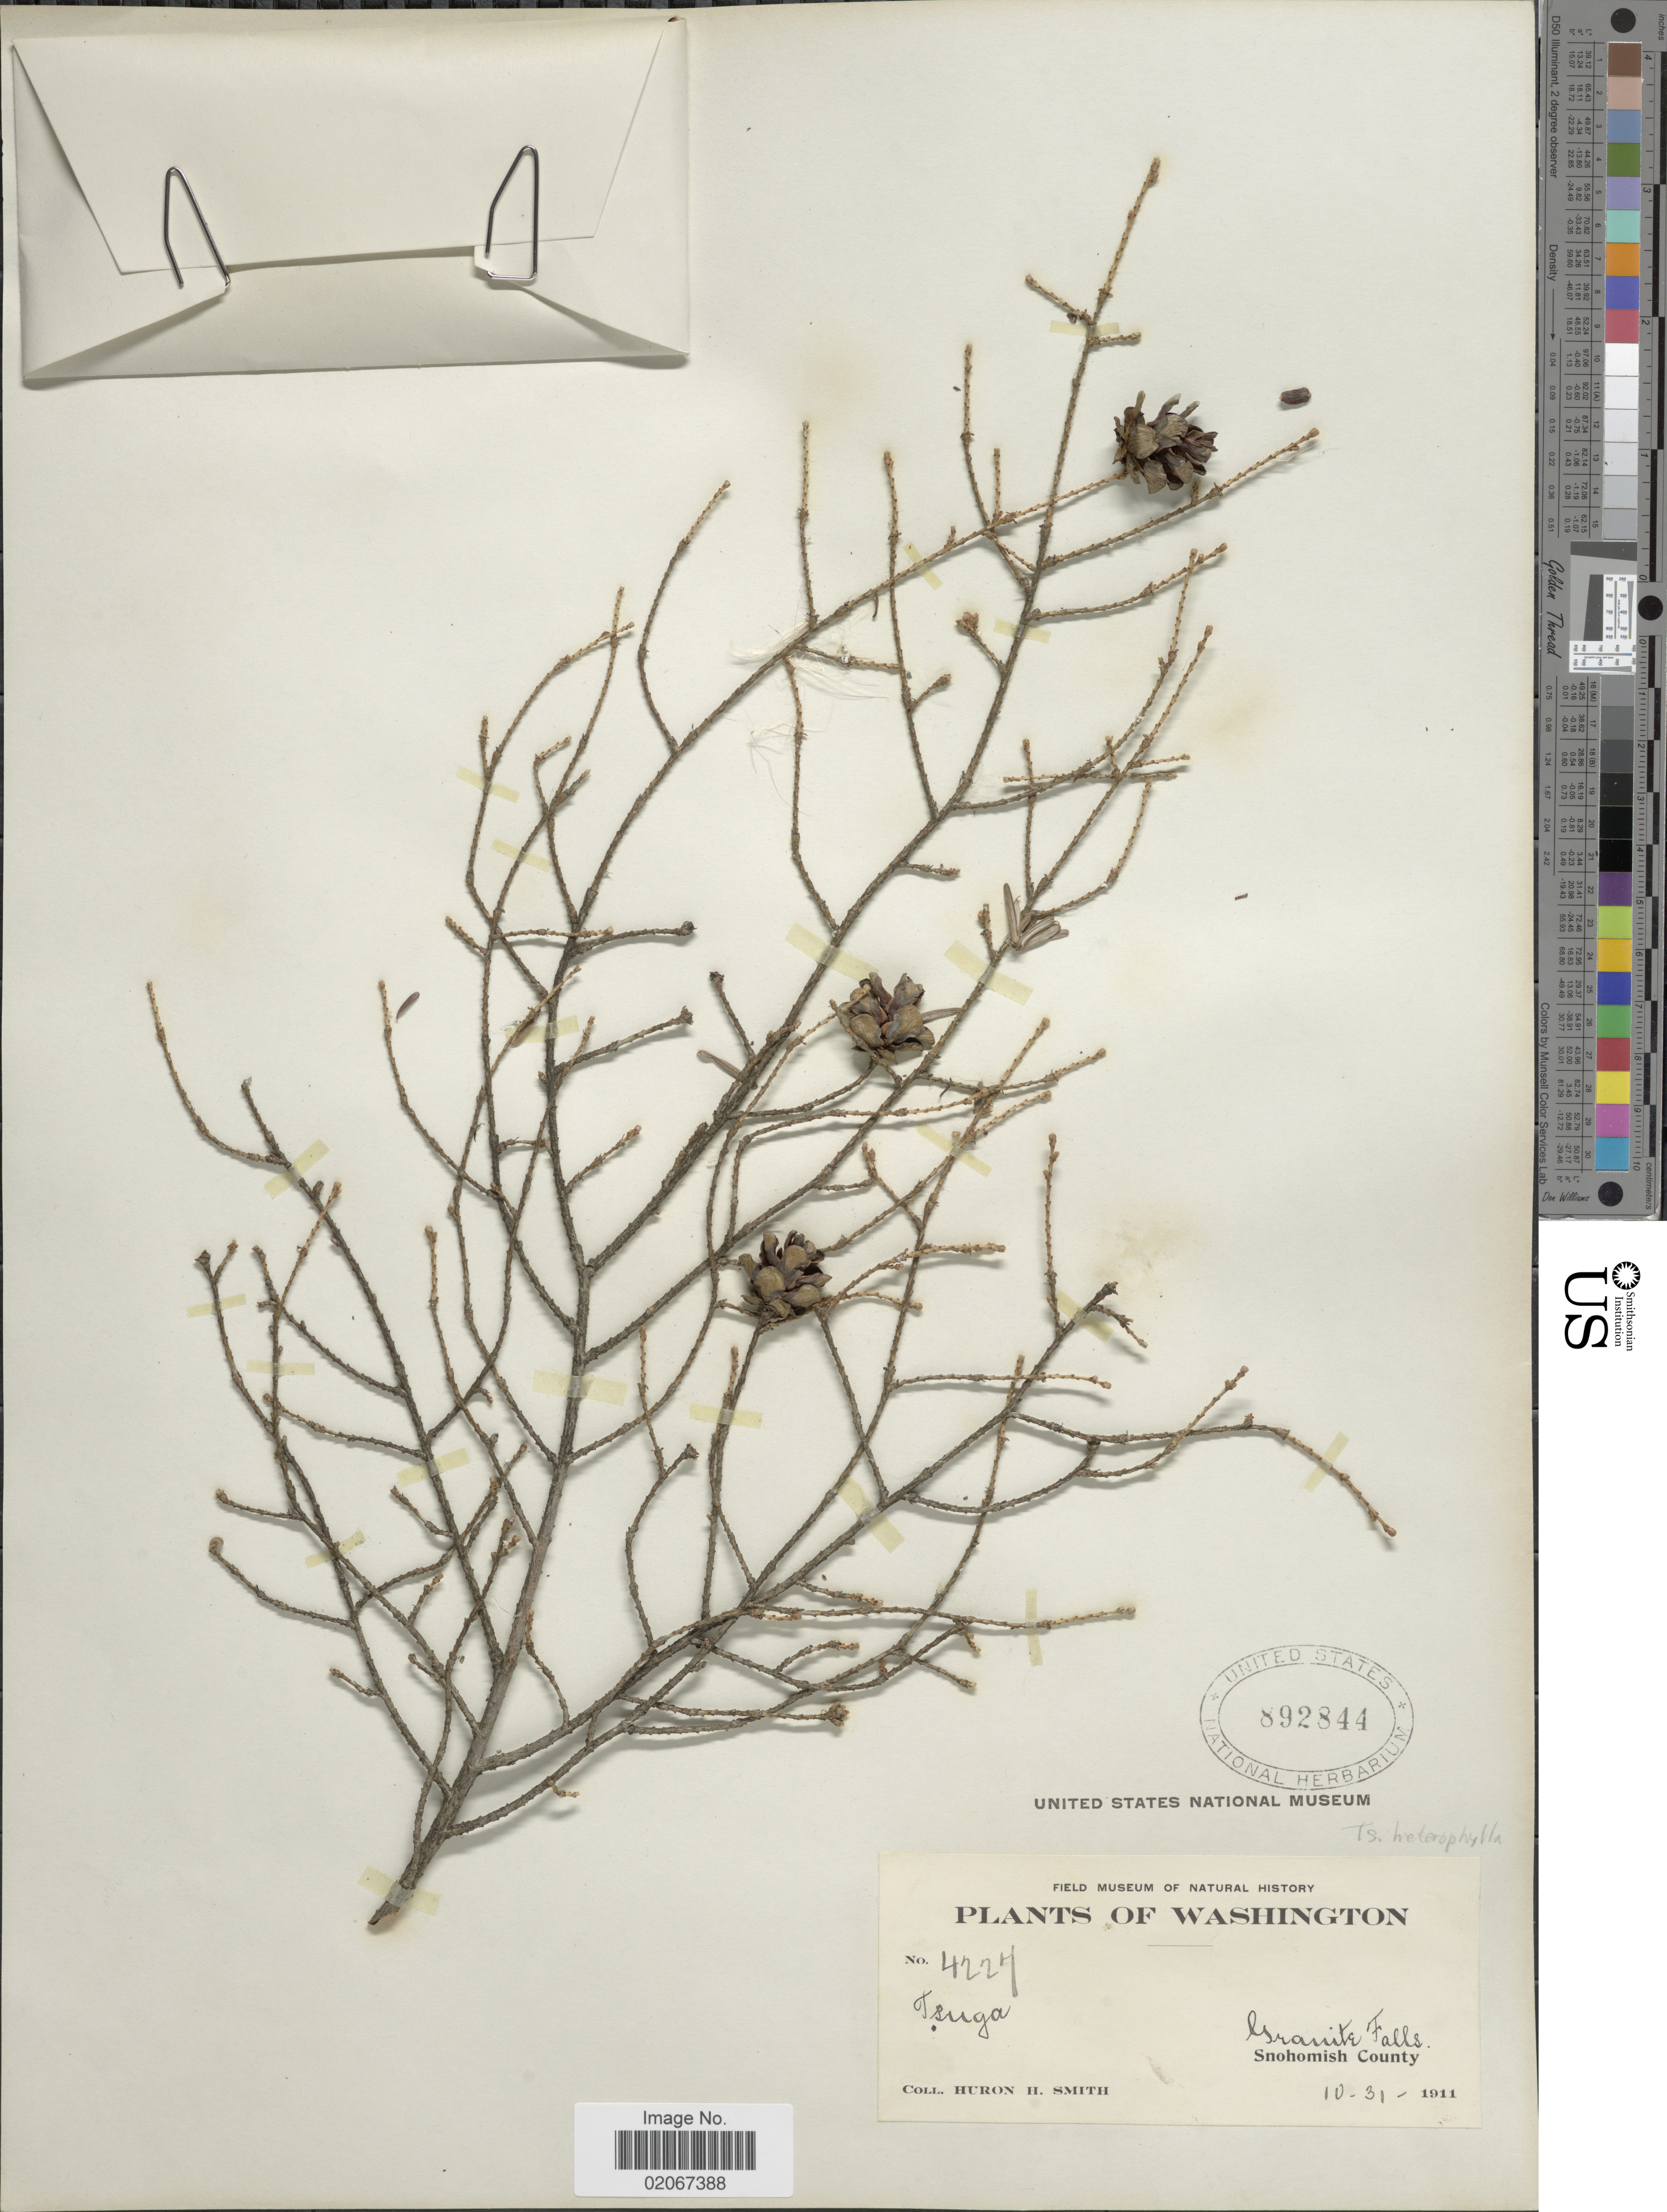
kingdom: Plantae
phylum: Tracheophyta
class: Pinopsida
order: Pinales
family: Pinaceae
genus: Tsuga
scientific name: Tsuga sp.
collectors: Huron H. Smith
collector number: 4227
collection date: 1911-10-31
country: United States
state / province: Washington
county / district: Snohomish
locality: Granite Falls. Snohomish County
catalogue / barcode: US 892844